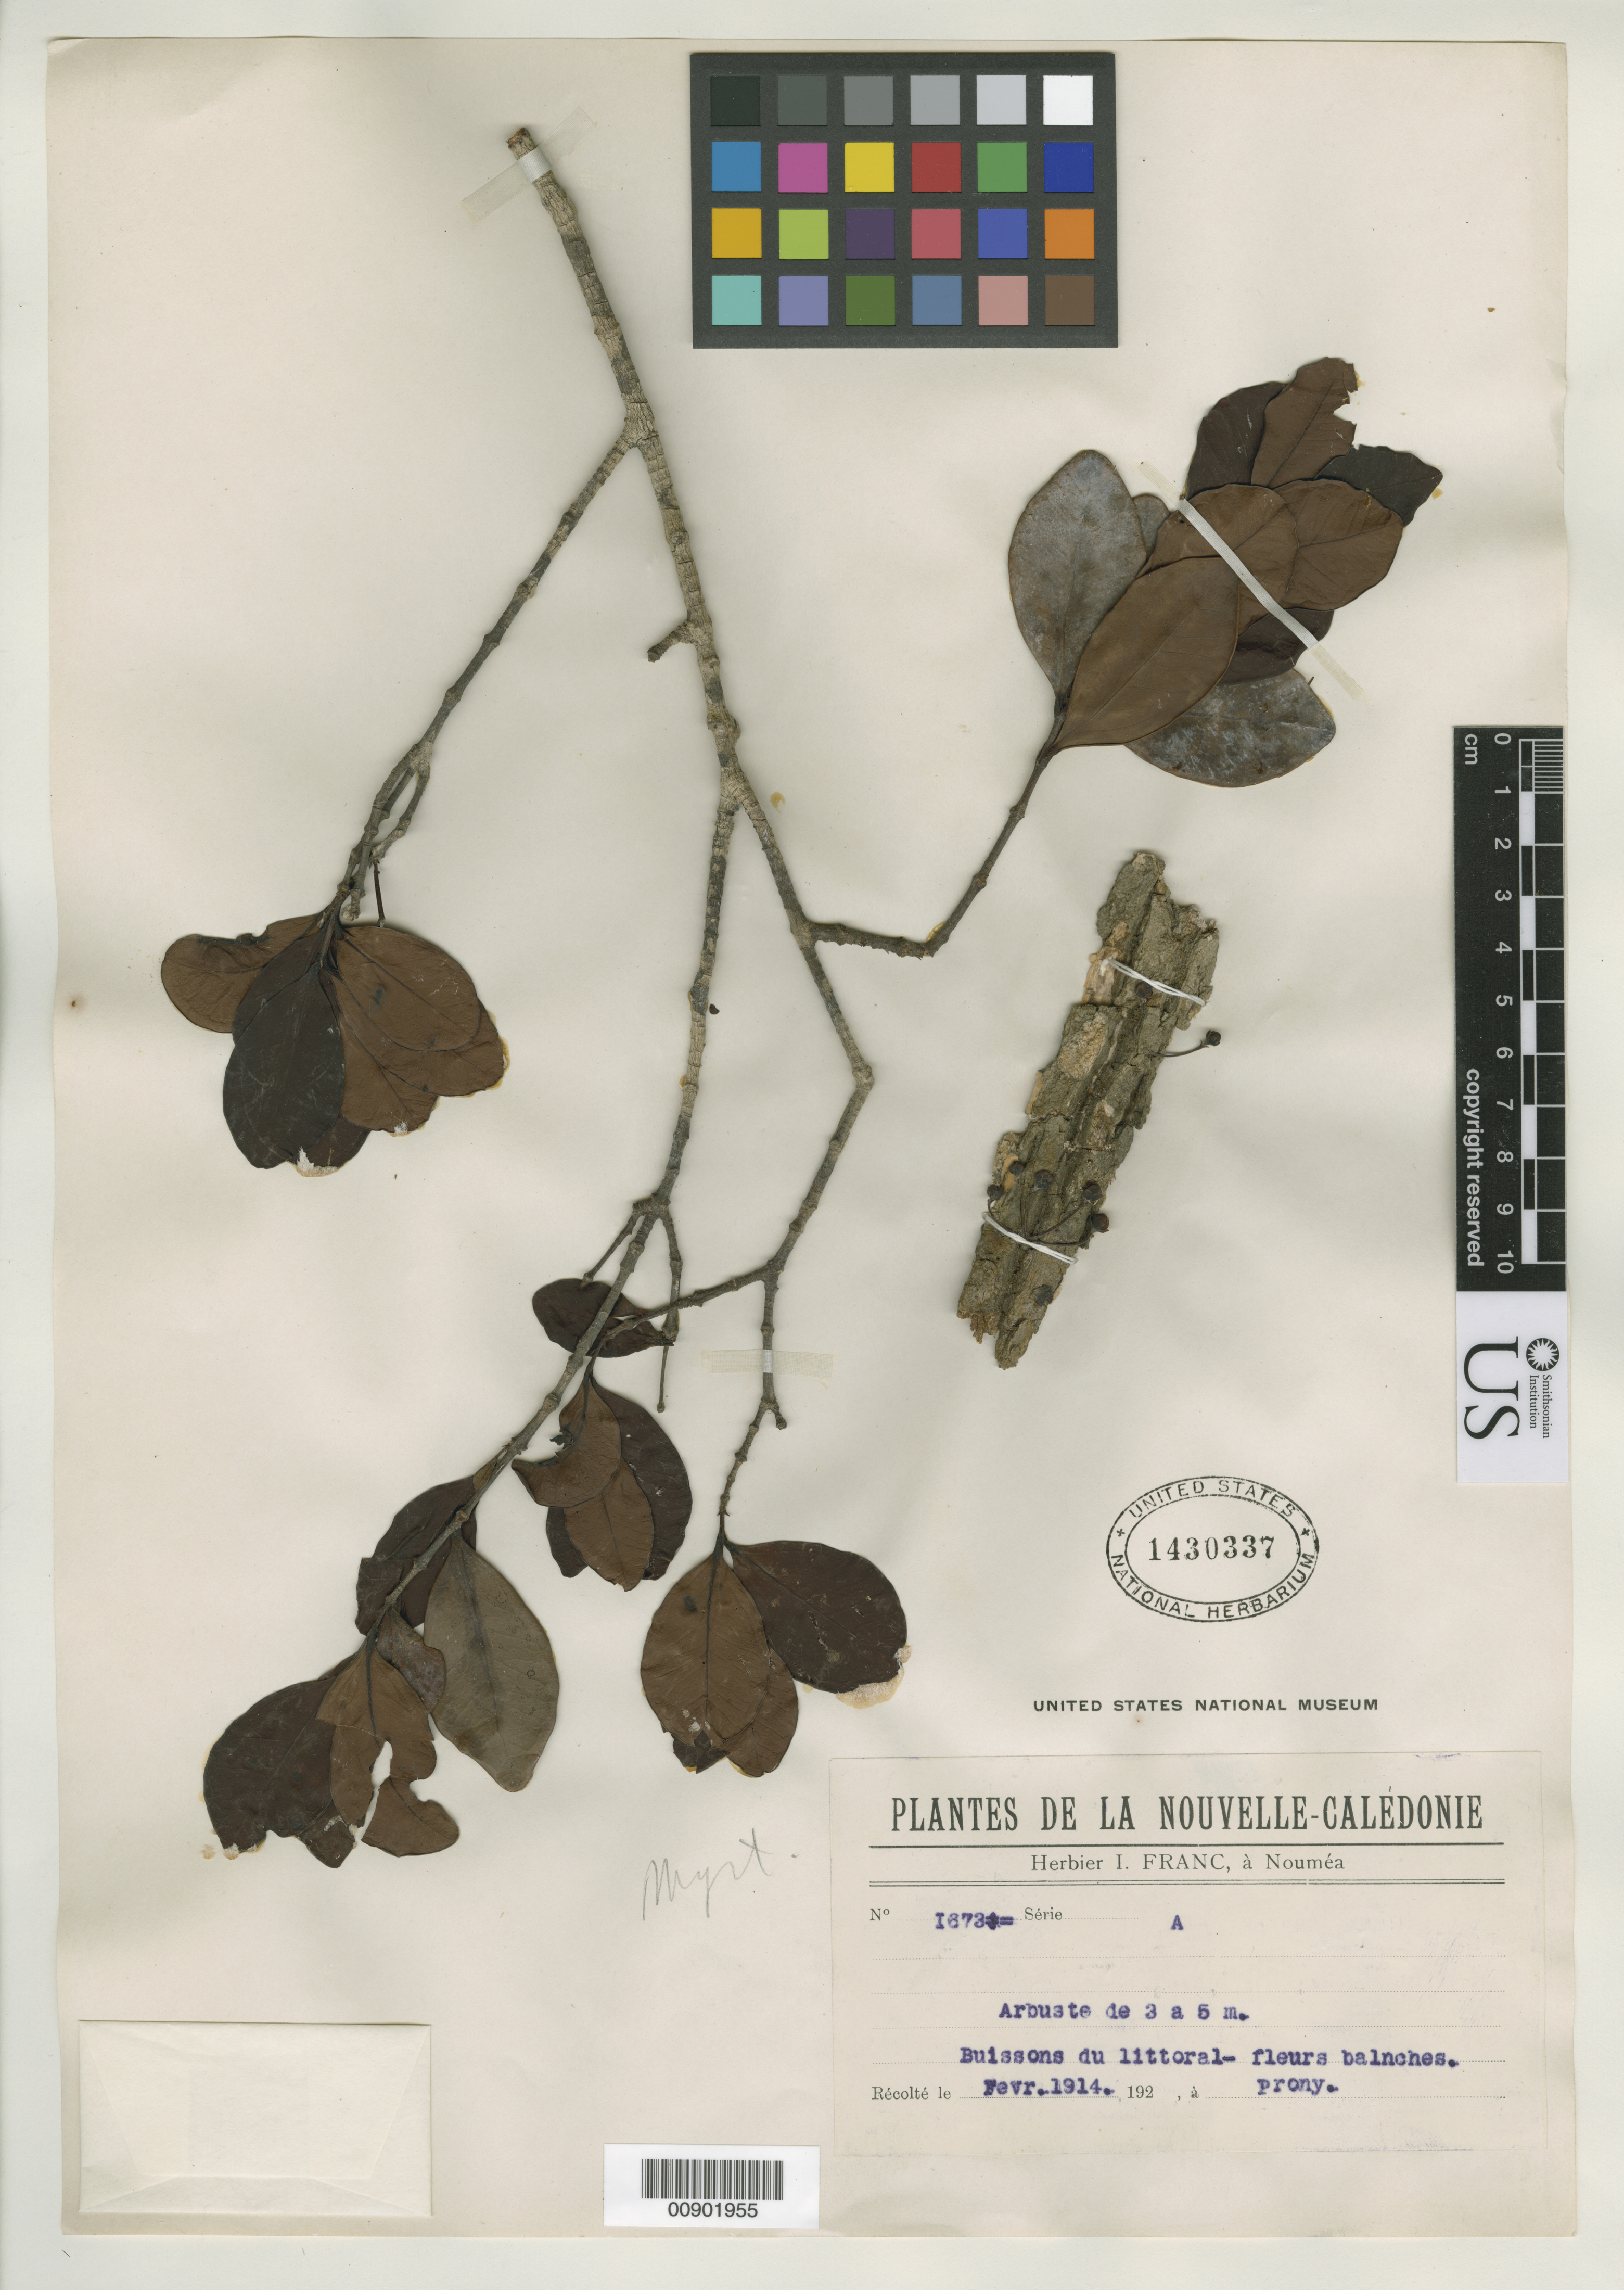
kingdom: Plantae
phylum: Tracheophyta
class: Magnoliopsida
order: Myrtales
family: Myrtaceae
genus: Eugenia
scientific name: Eugenia pronyensis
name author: Guillaumin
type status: Syntype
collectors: I. Franc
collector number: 1673 série A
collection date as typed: Feb 1914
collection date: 1914-02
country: New Caledonia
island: New Caledonia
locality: Prony.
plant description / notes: Protologue cites "Prony (1739 série A, 1673 série A)".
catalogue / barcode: US 1430337